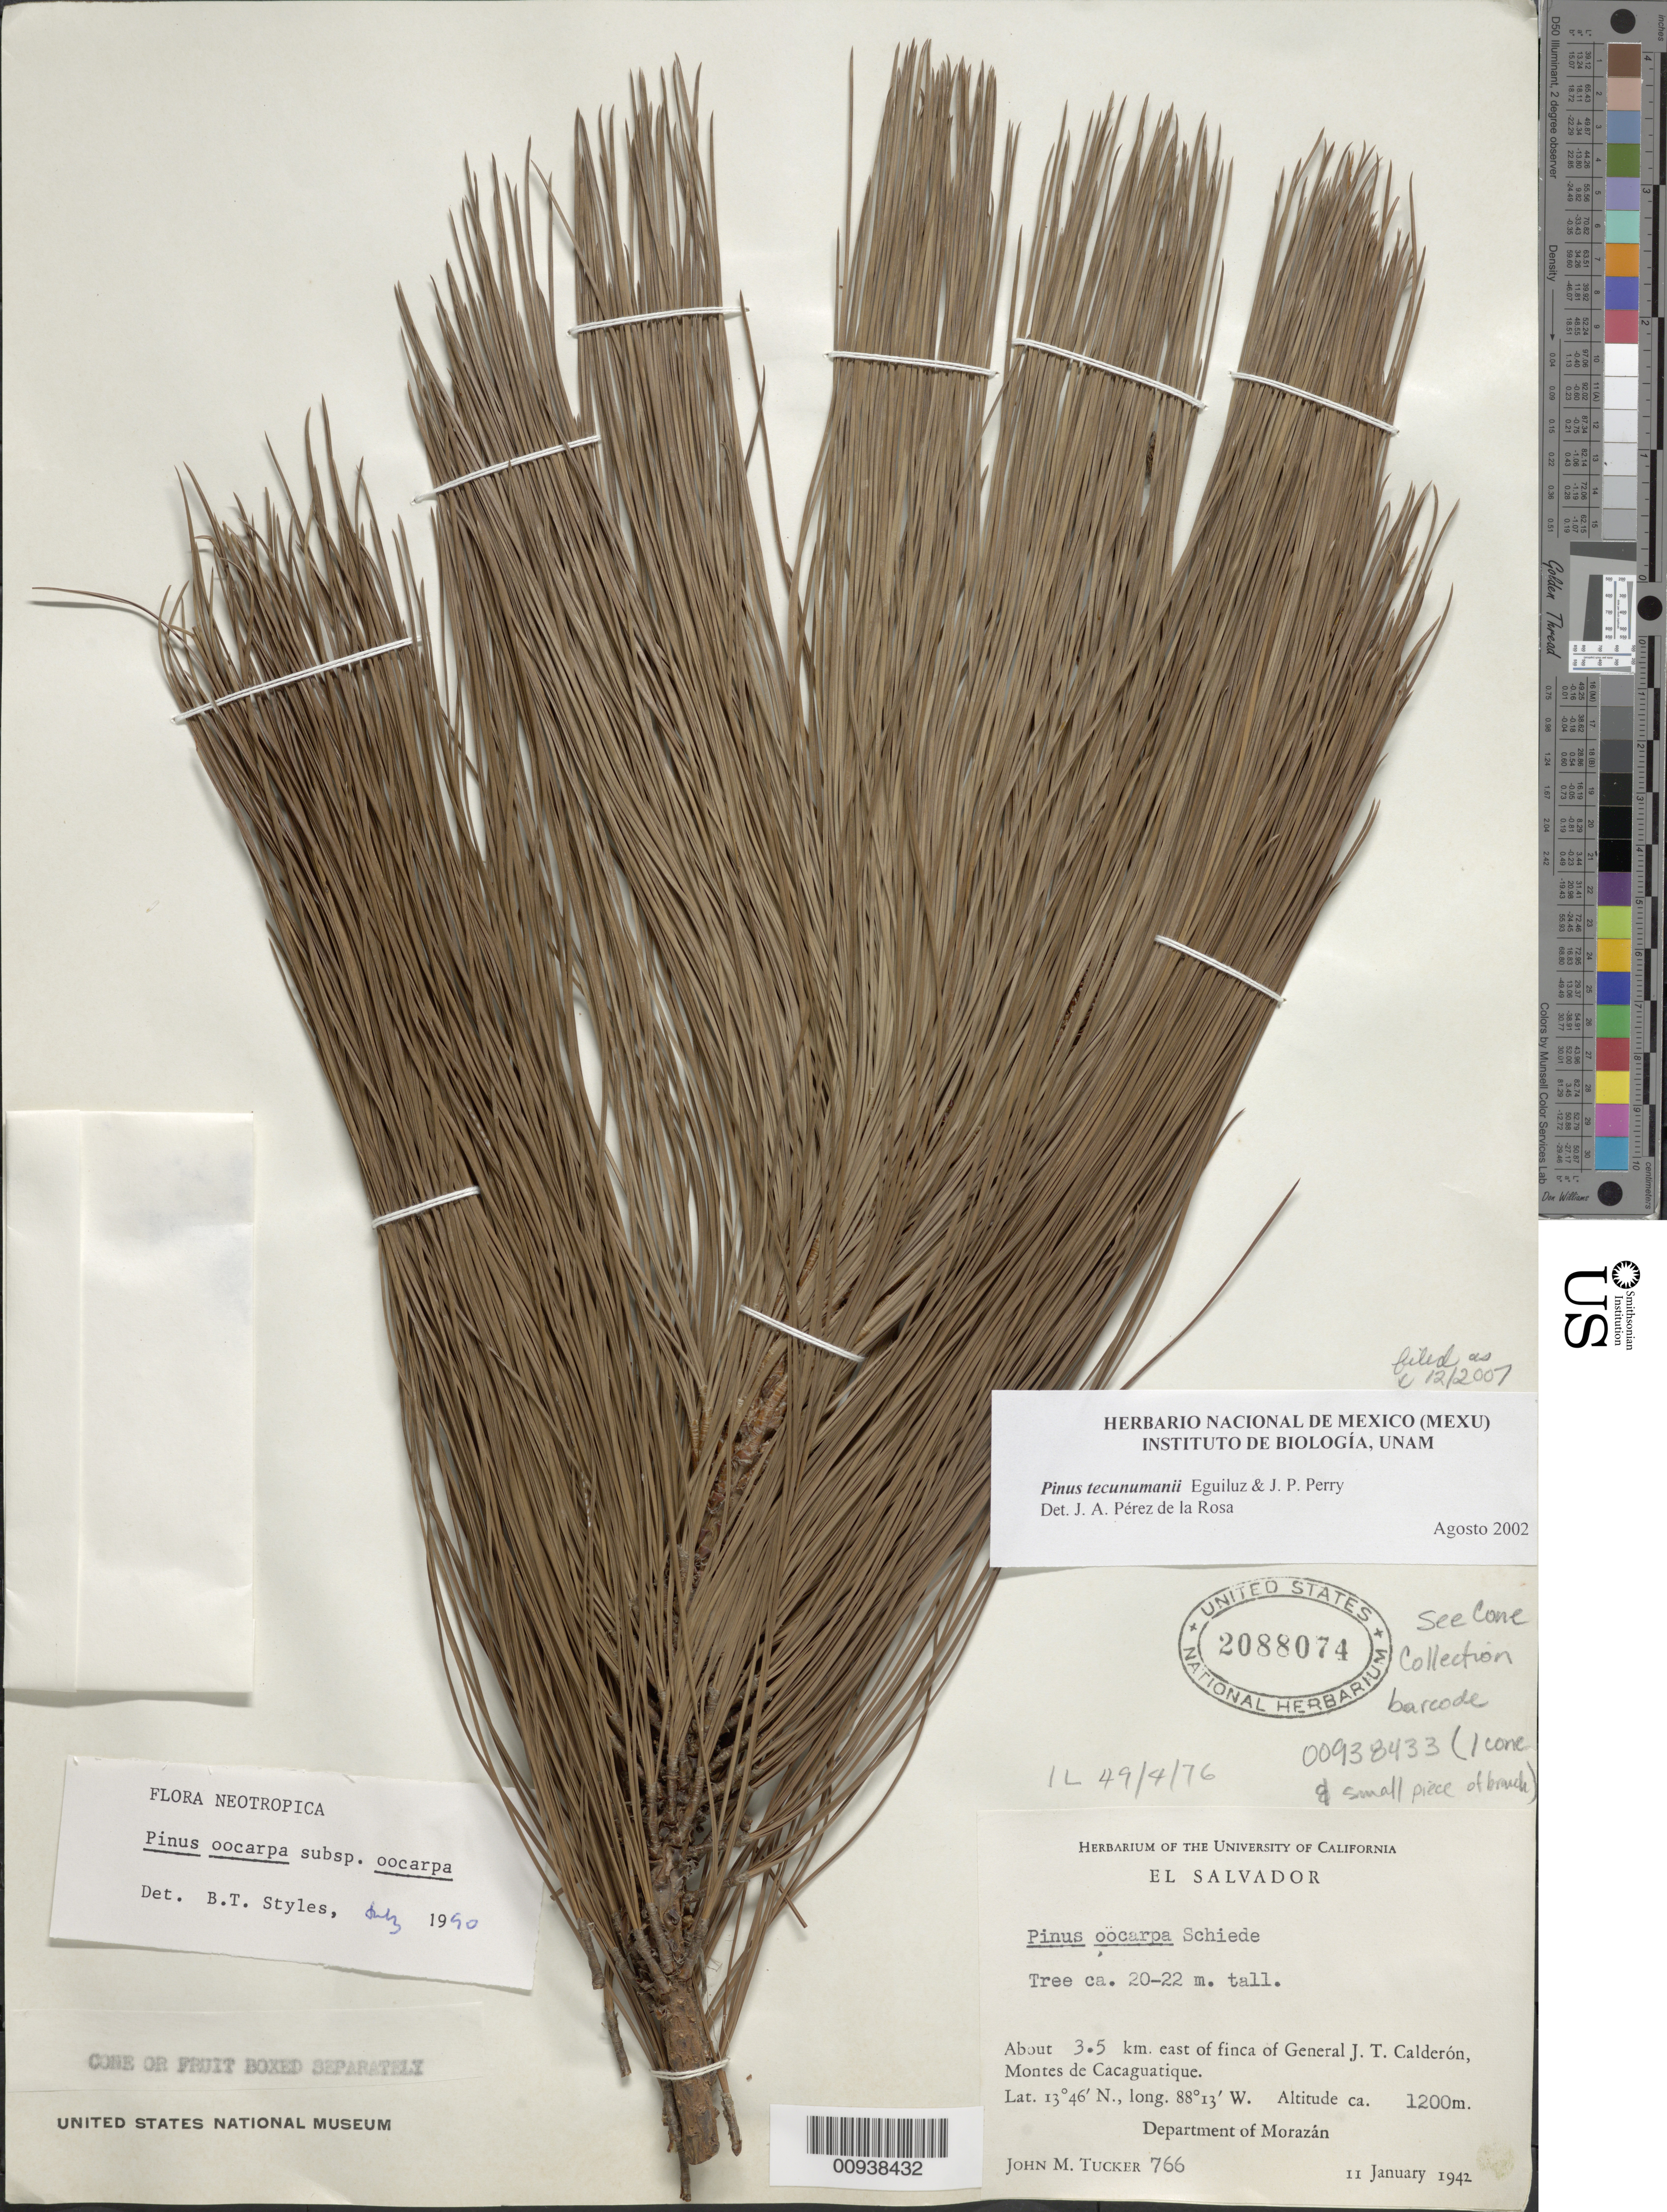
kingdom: Plantae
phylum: Tracheophyta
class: Pinopsida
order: Pinales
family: Pinaceae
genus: Pinus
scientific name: Pinus tecunumanii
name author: F. Schwerdtf. ex Eguiluz & J.P. Perry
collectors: J. M. Tucker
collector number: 766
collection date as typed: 11 Jan 1942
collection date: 1942-01-11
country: El Salvador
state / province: Morazán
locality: About 3.5 km. east of finca of General J.T. Calderón, Montes de Cacaguatique.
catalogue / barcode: US 2088074